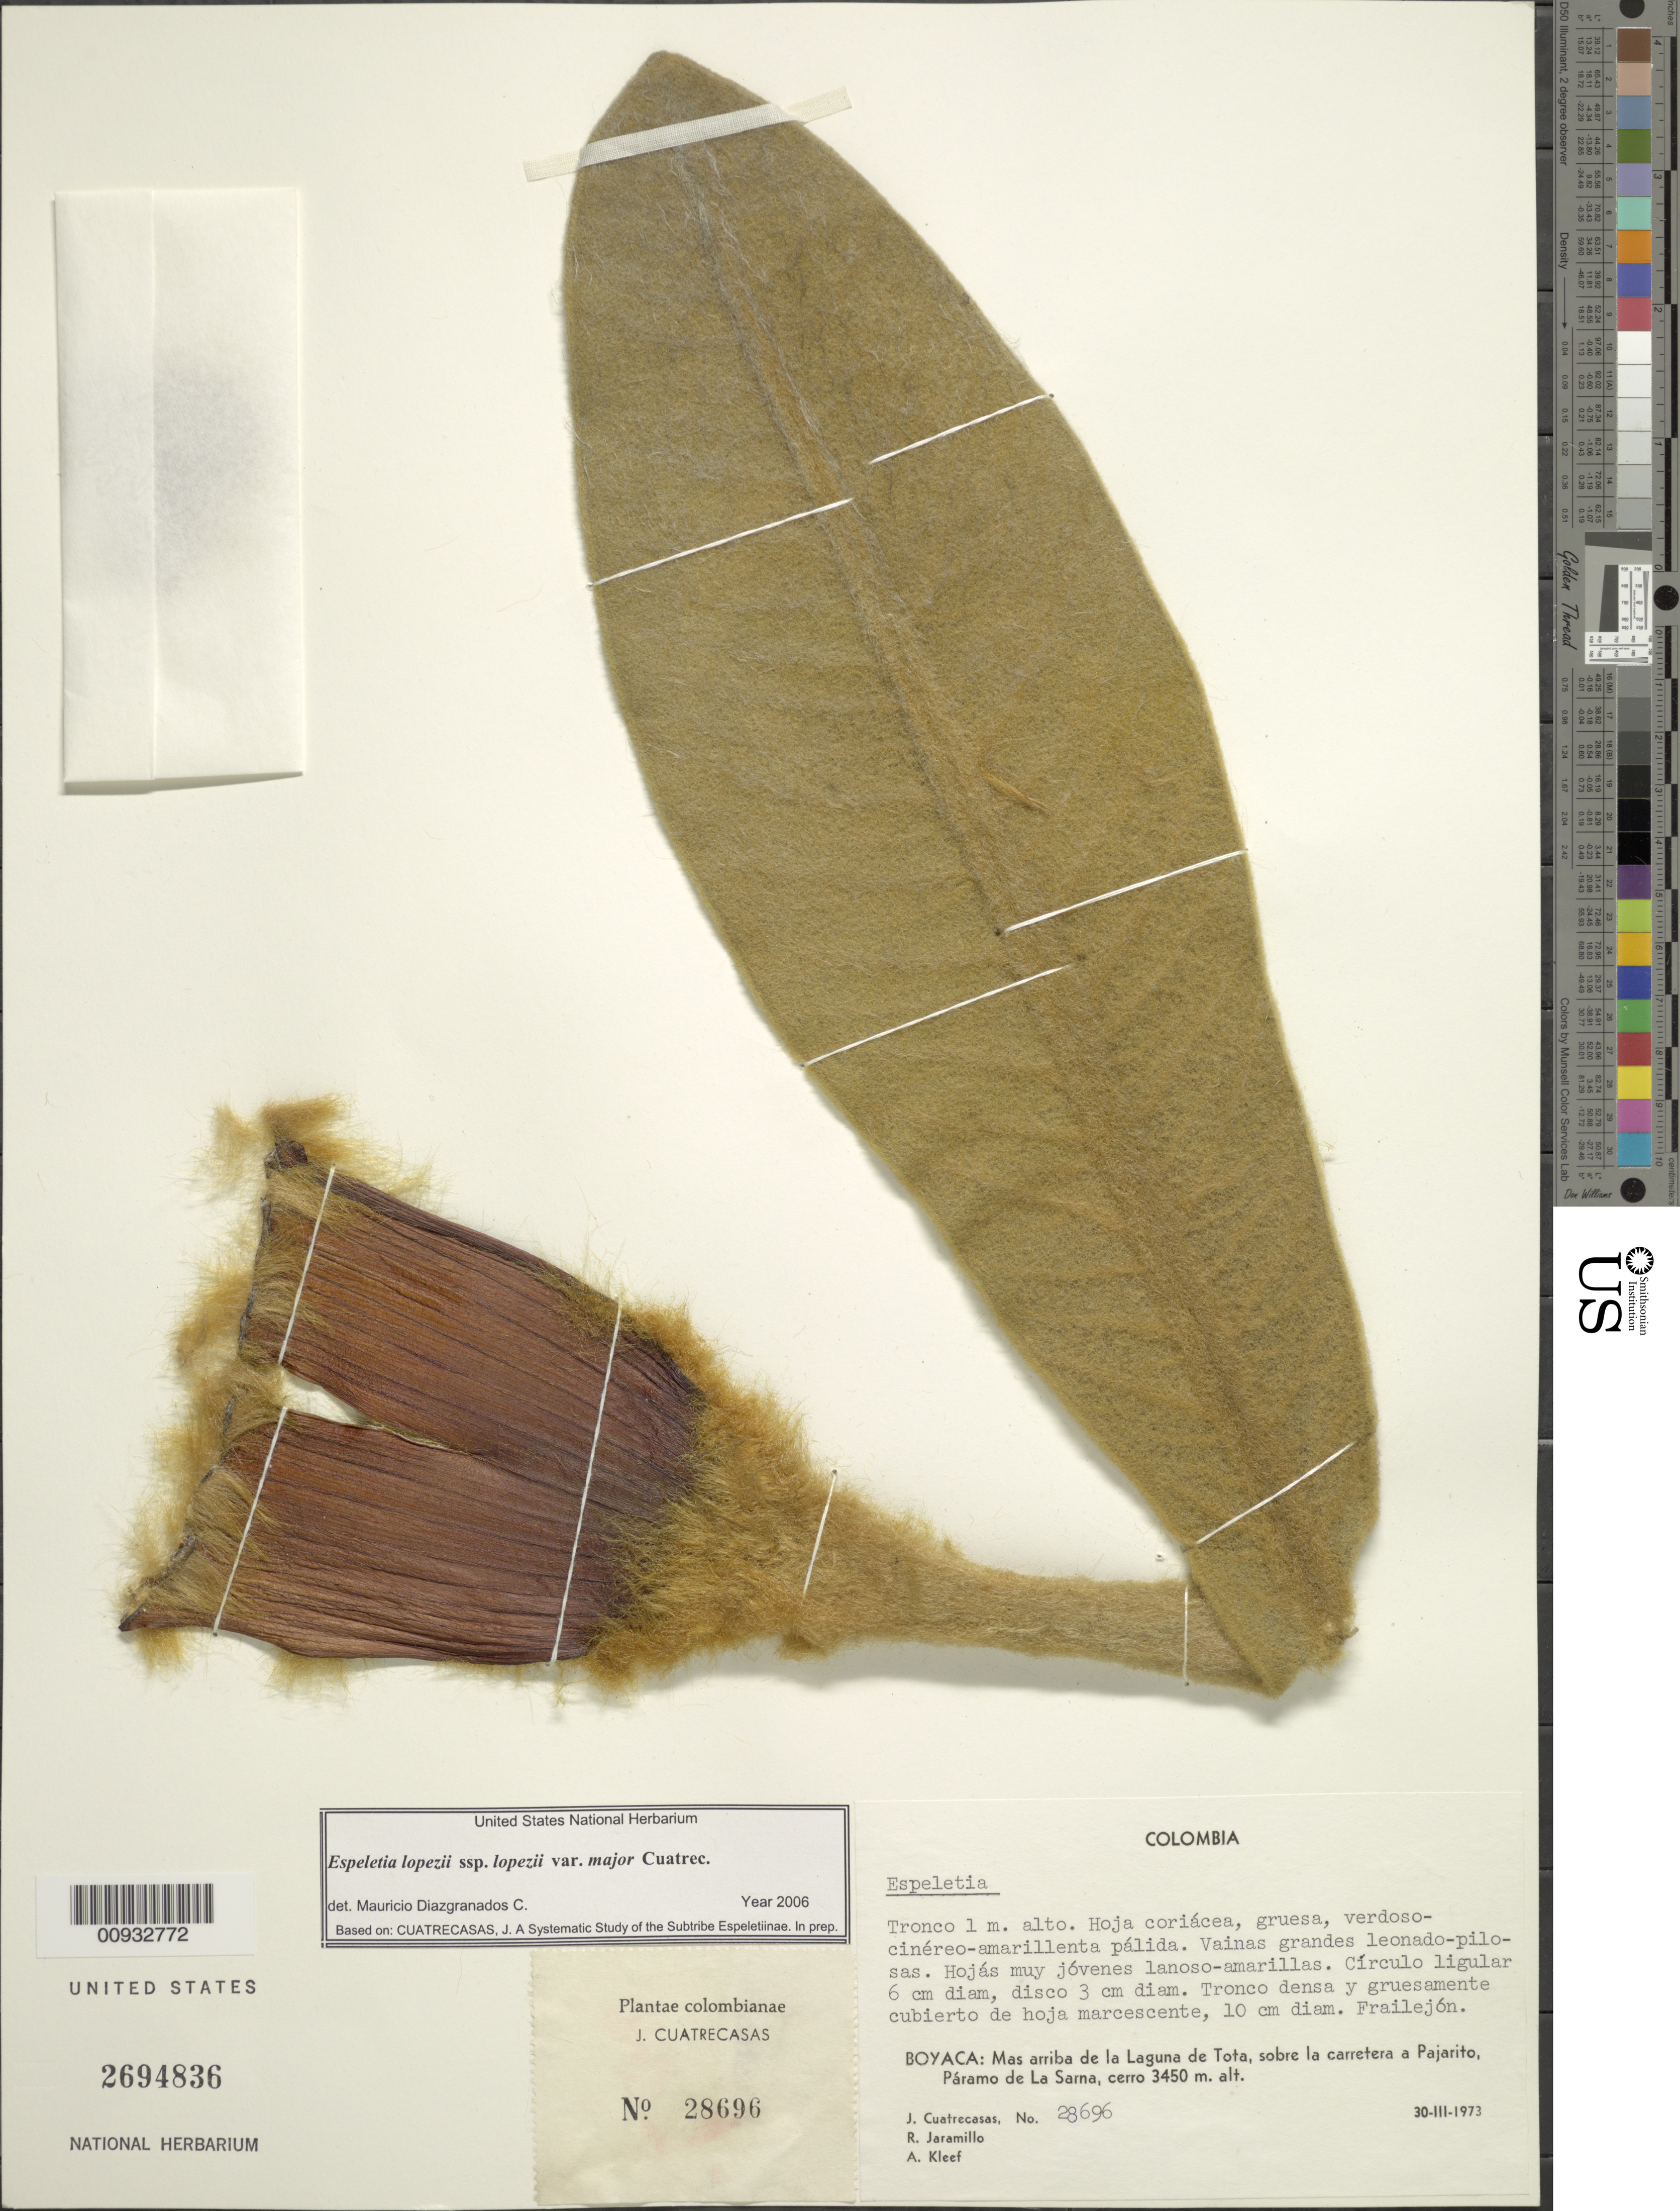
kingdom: Plantae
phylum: Tracheophyta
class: Magnoliopsida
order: Asterales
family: Asteraceae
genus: Espeletia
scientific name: Espeletia lopezii var. major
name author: Cuatrec.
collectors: J. Cuatrecasas, R. Jaramillo M. & A. Kleef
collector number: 28696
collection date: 1973-03-30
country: Colombia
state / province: Boyacá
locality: Mas arriba de la Laguna de Tota, sobre la carretera a Pajarito. Paramo de La Sarna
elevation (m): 3450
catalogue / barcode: US 2694836